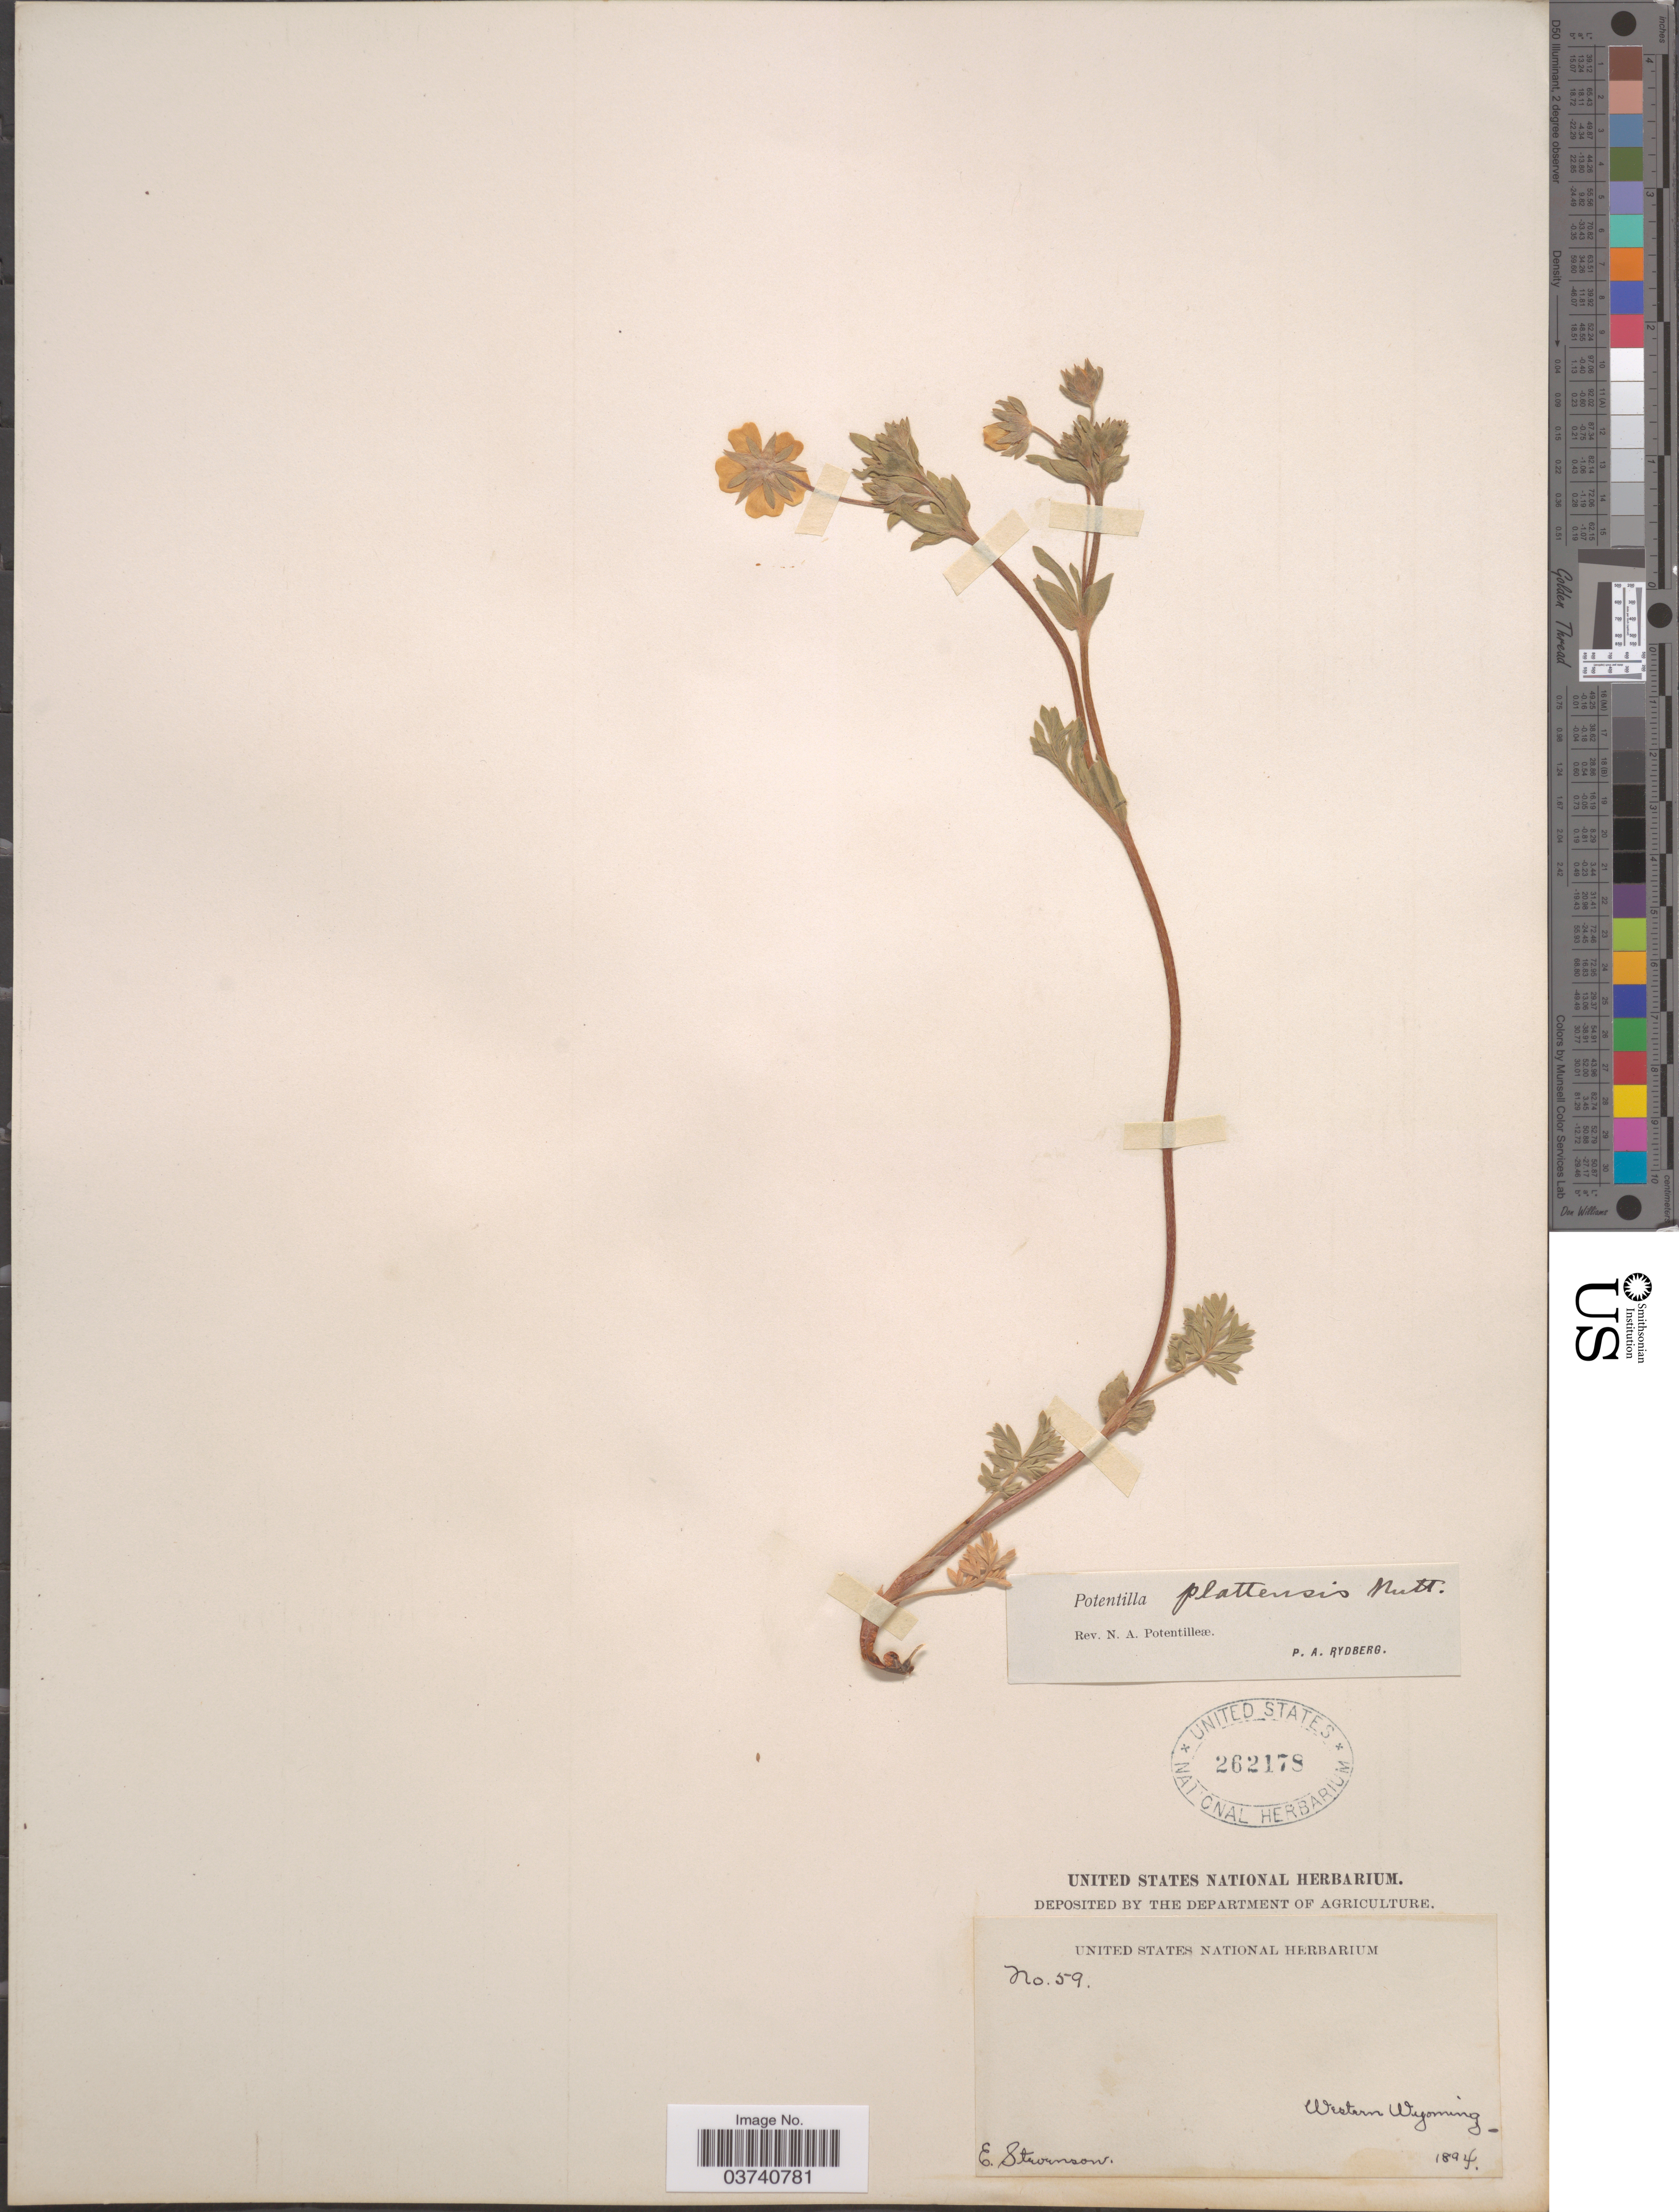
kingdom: Plantae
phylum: Tracheophyta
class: Magnoliopsida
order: Rosales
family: Rosaceae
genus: Potentilla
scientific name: Potentilla plattensis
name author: Nutt.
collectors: E. Stevenson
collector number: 59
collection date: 1894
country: United States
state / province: Wyoming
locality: Western Wyoming.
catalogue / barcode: US 262178